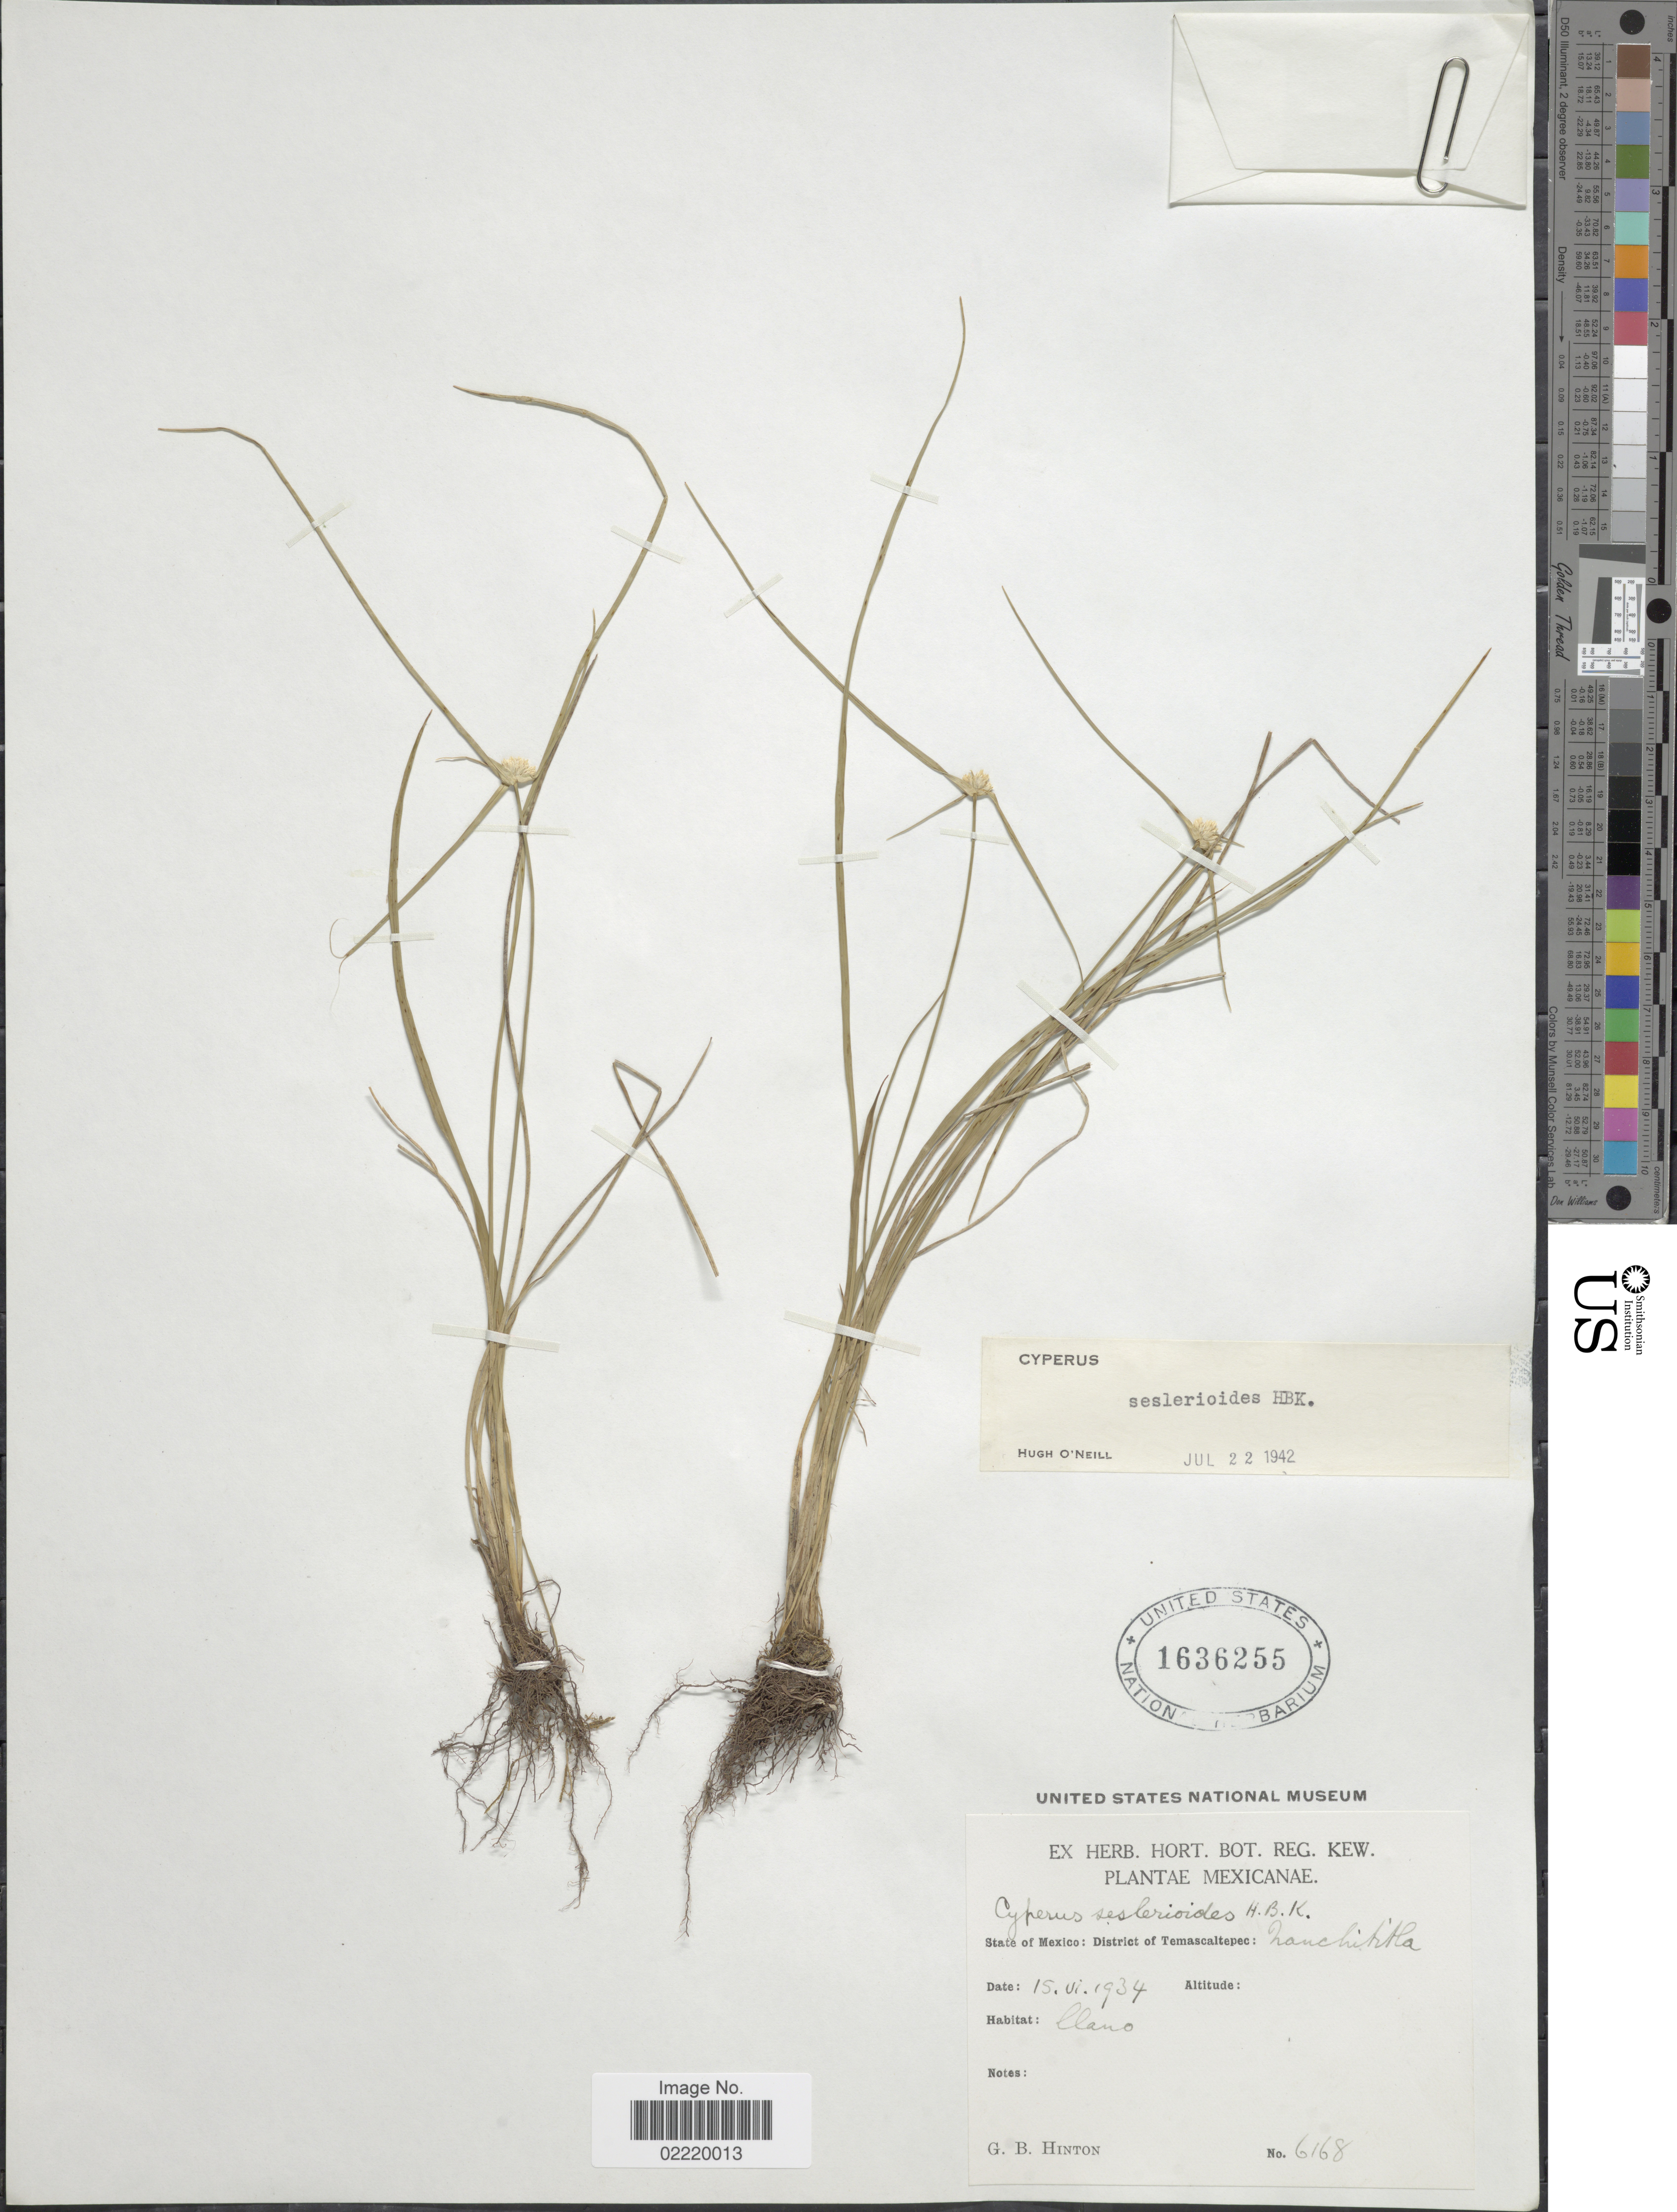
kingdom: Plantae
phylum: Tracheophyta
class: Liliopsida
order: Poales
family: Cyperaceae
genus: Cyperus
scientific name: Cyperus seslerioides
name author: Kunth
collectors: G. B. Hinton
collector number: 6168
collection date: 1934-06-15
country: Mexico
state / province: México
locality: District of Temascaltepec: Zanchititla, llano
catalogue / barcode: US 1636255